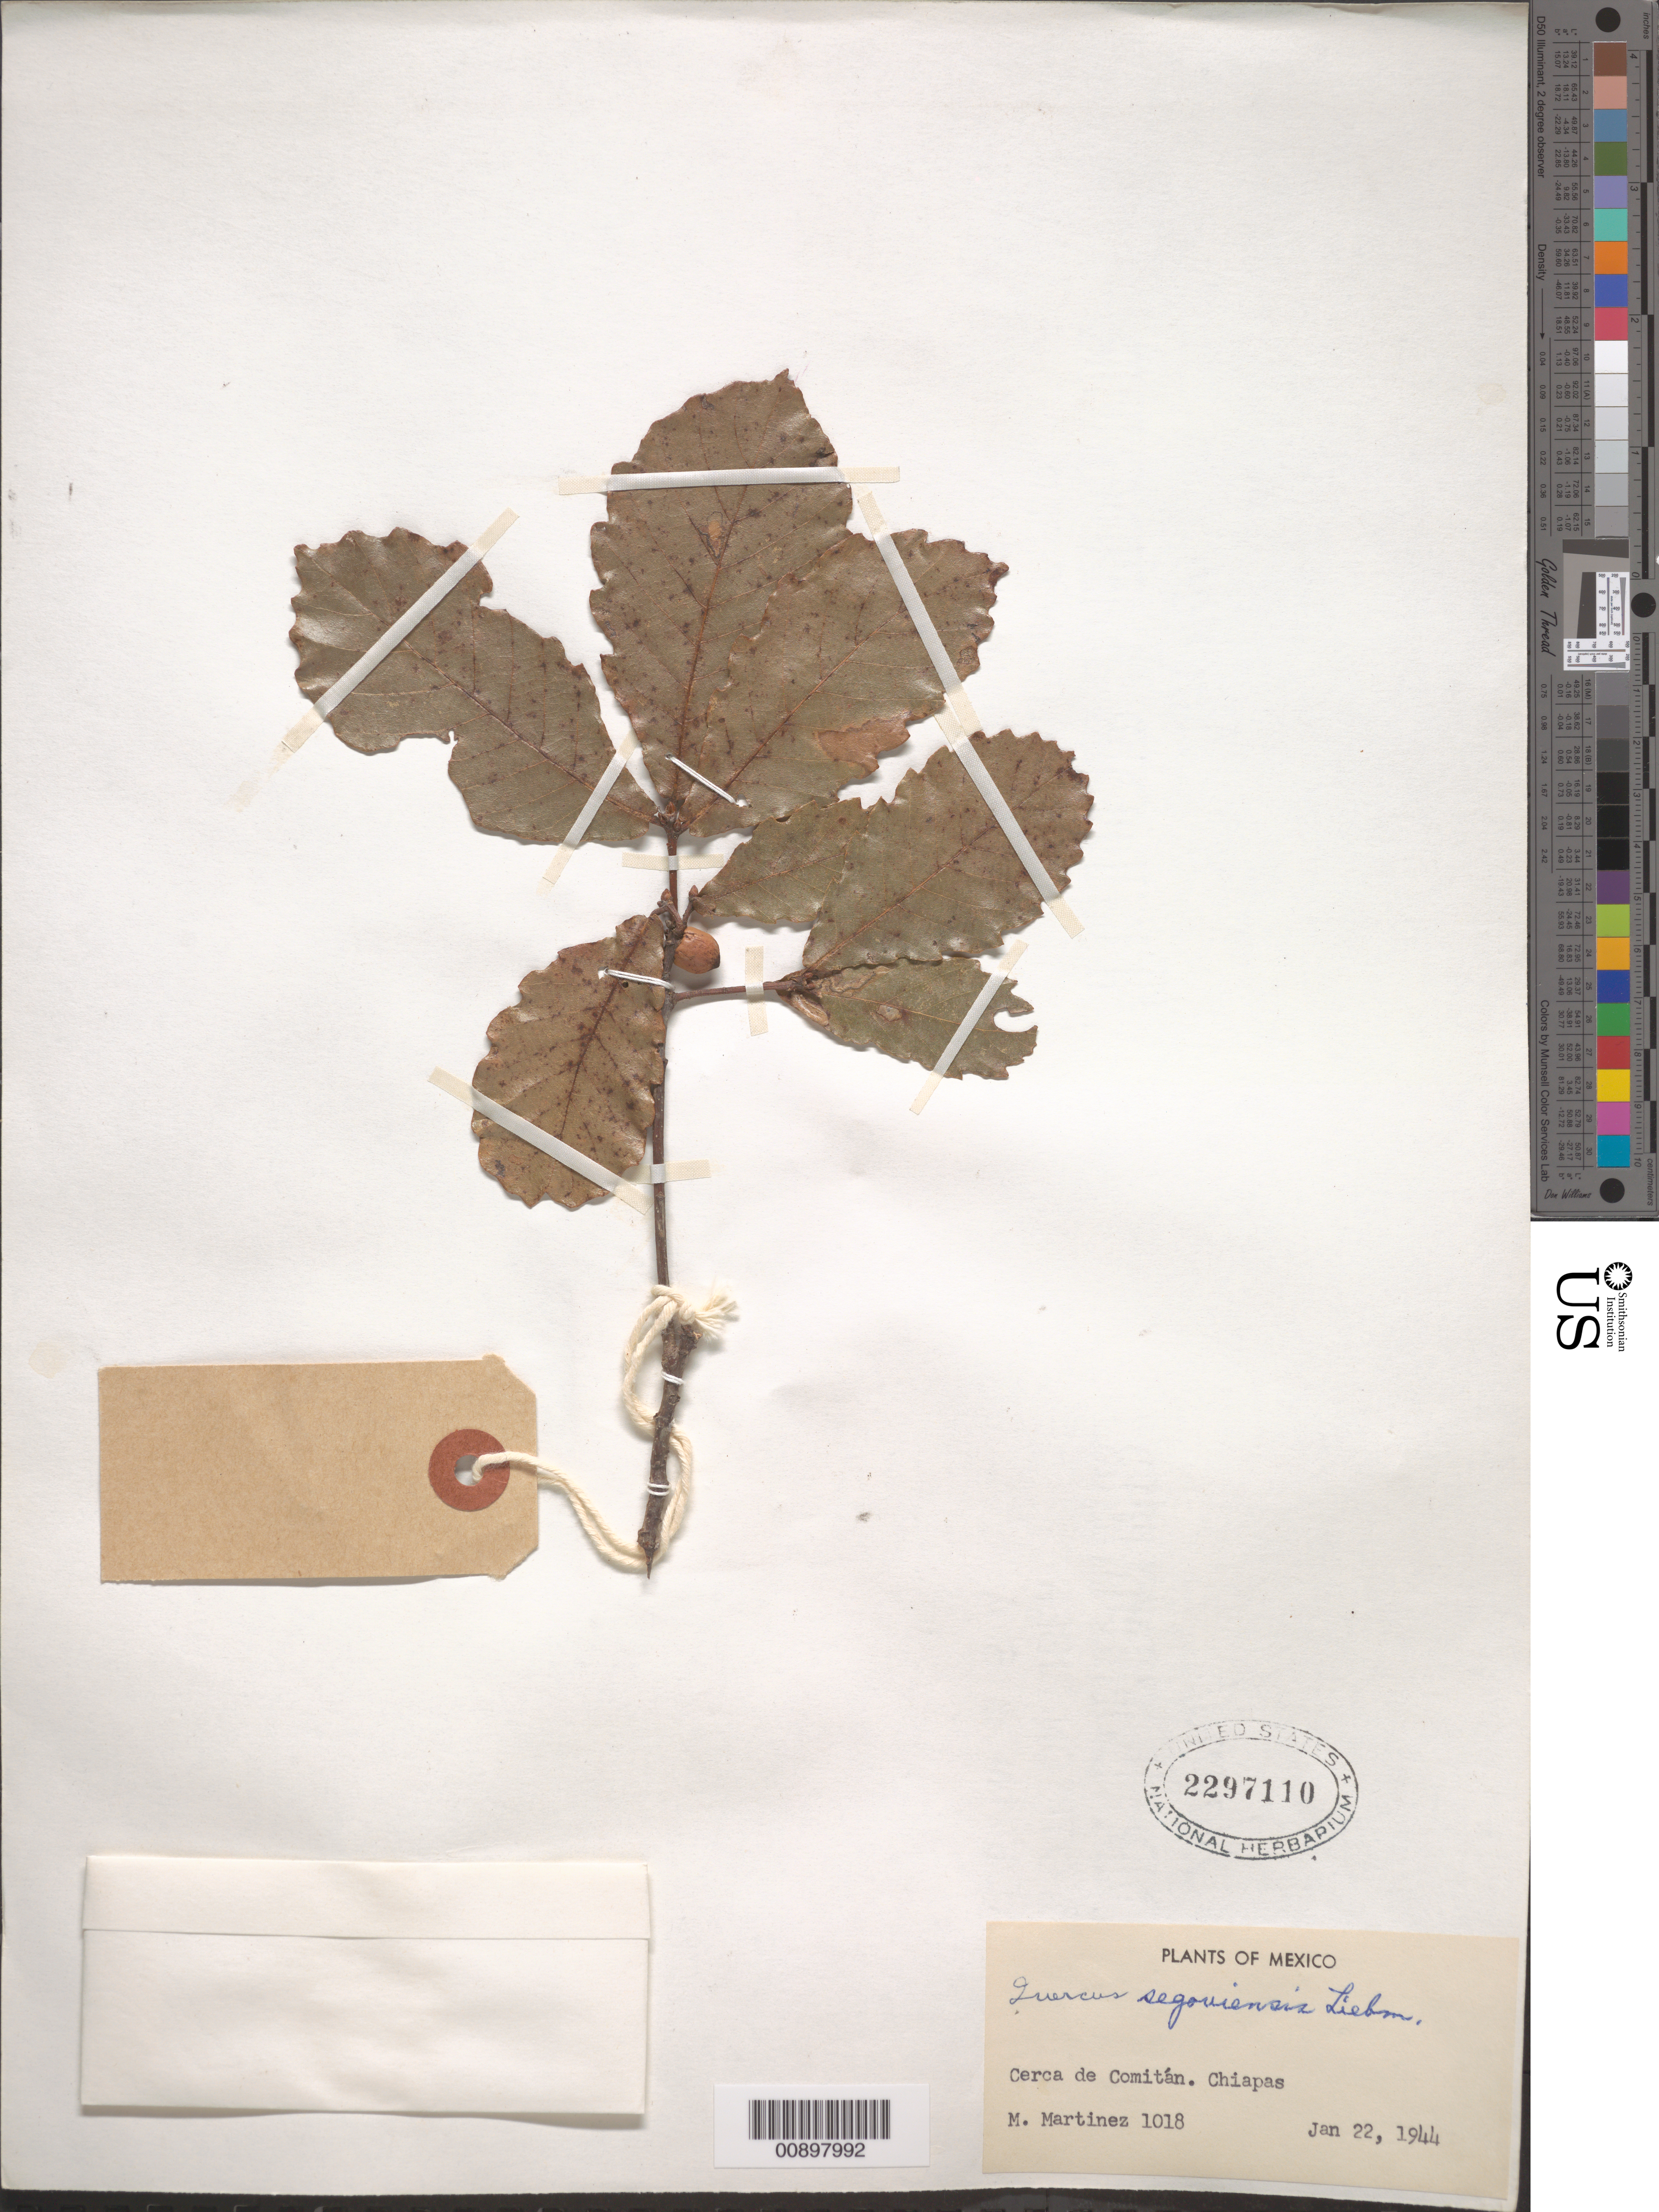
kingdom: Plantae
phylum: Tracheophyta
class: Magnoliopsida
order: Fagales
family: Fagaceae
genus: Quercus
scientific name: Quercus segoviensis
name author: Liebm.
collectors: M. Martinez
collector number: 1018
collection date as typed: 22 Jan 1944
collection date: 1944-01-22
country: Mexico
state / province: Chiapas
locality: Cerca de Comitán, Chiapas.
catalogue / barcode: US 2297110